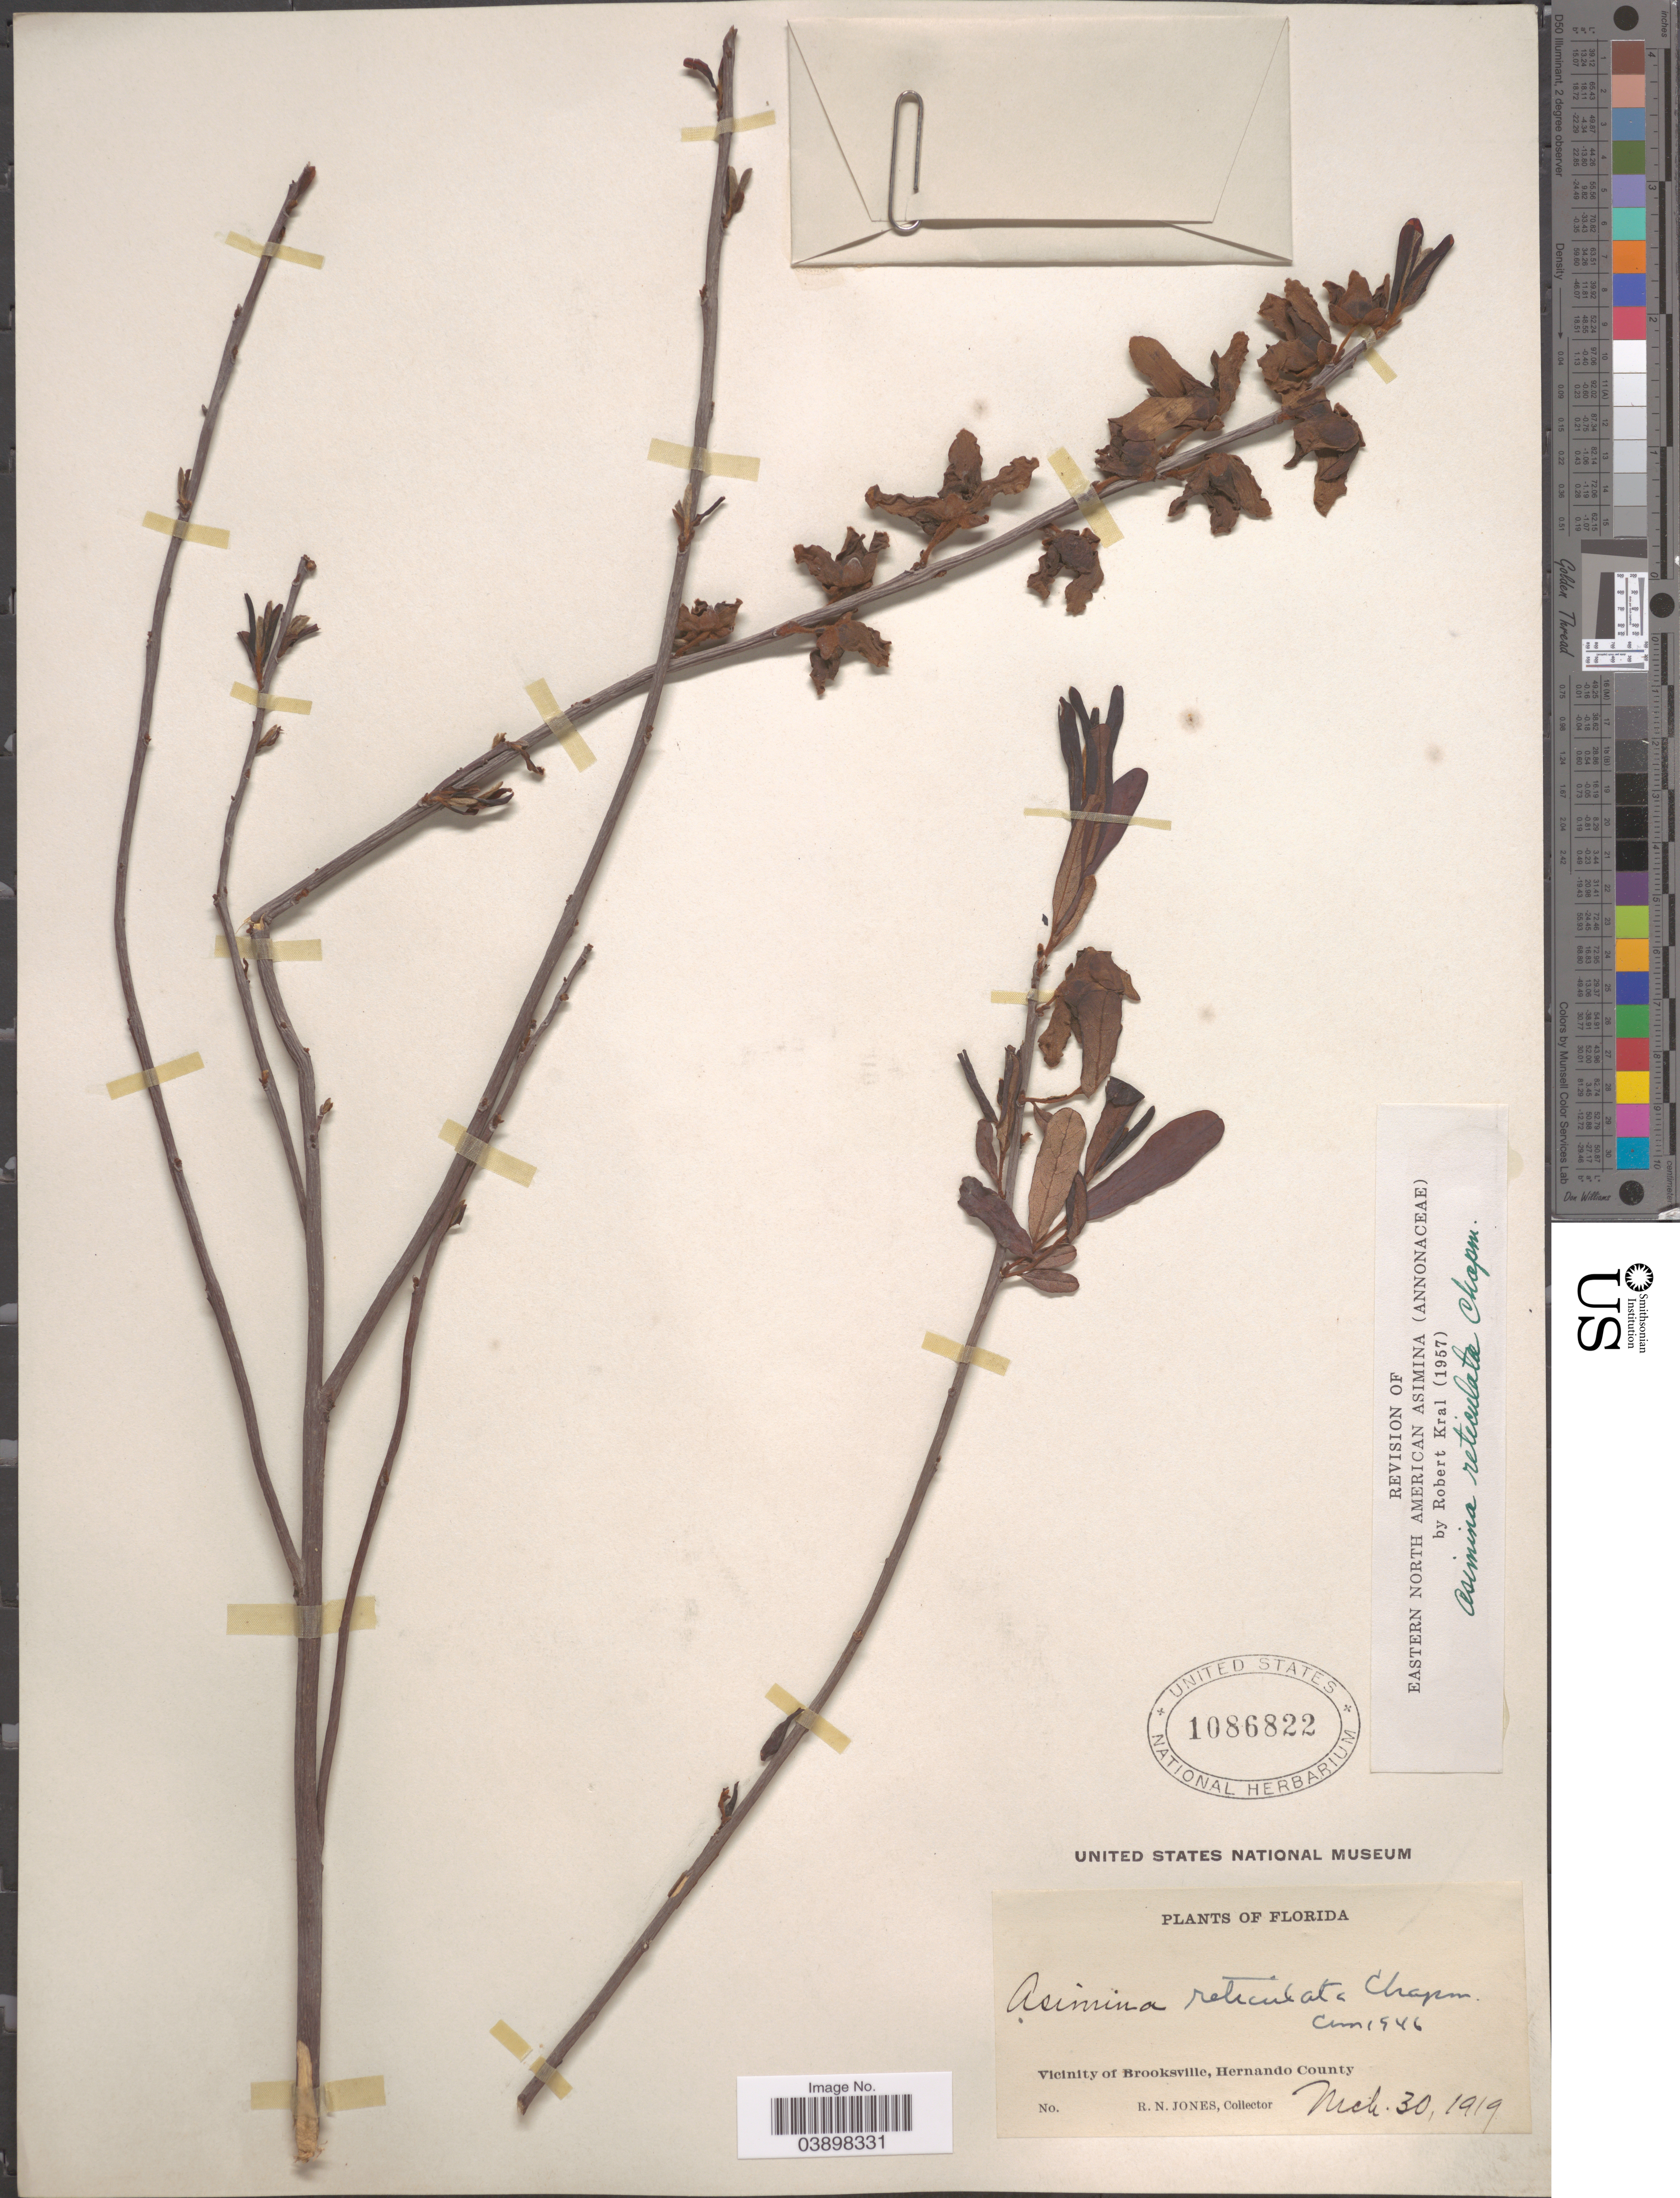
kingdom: Plantae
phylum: Tracheophyta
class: Magnoliopsida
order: Magnoliales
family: Annonaceae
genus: Asimina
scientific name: Asimina reticulata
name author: (Shuttlew.) Chapm.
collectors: R. N. Jones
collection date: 1919-03-30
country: United States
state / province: Florida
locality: Vicinity of Brooksville, Hernando County.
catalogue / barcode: US 1086822